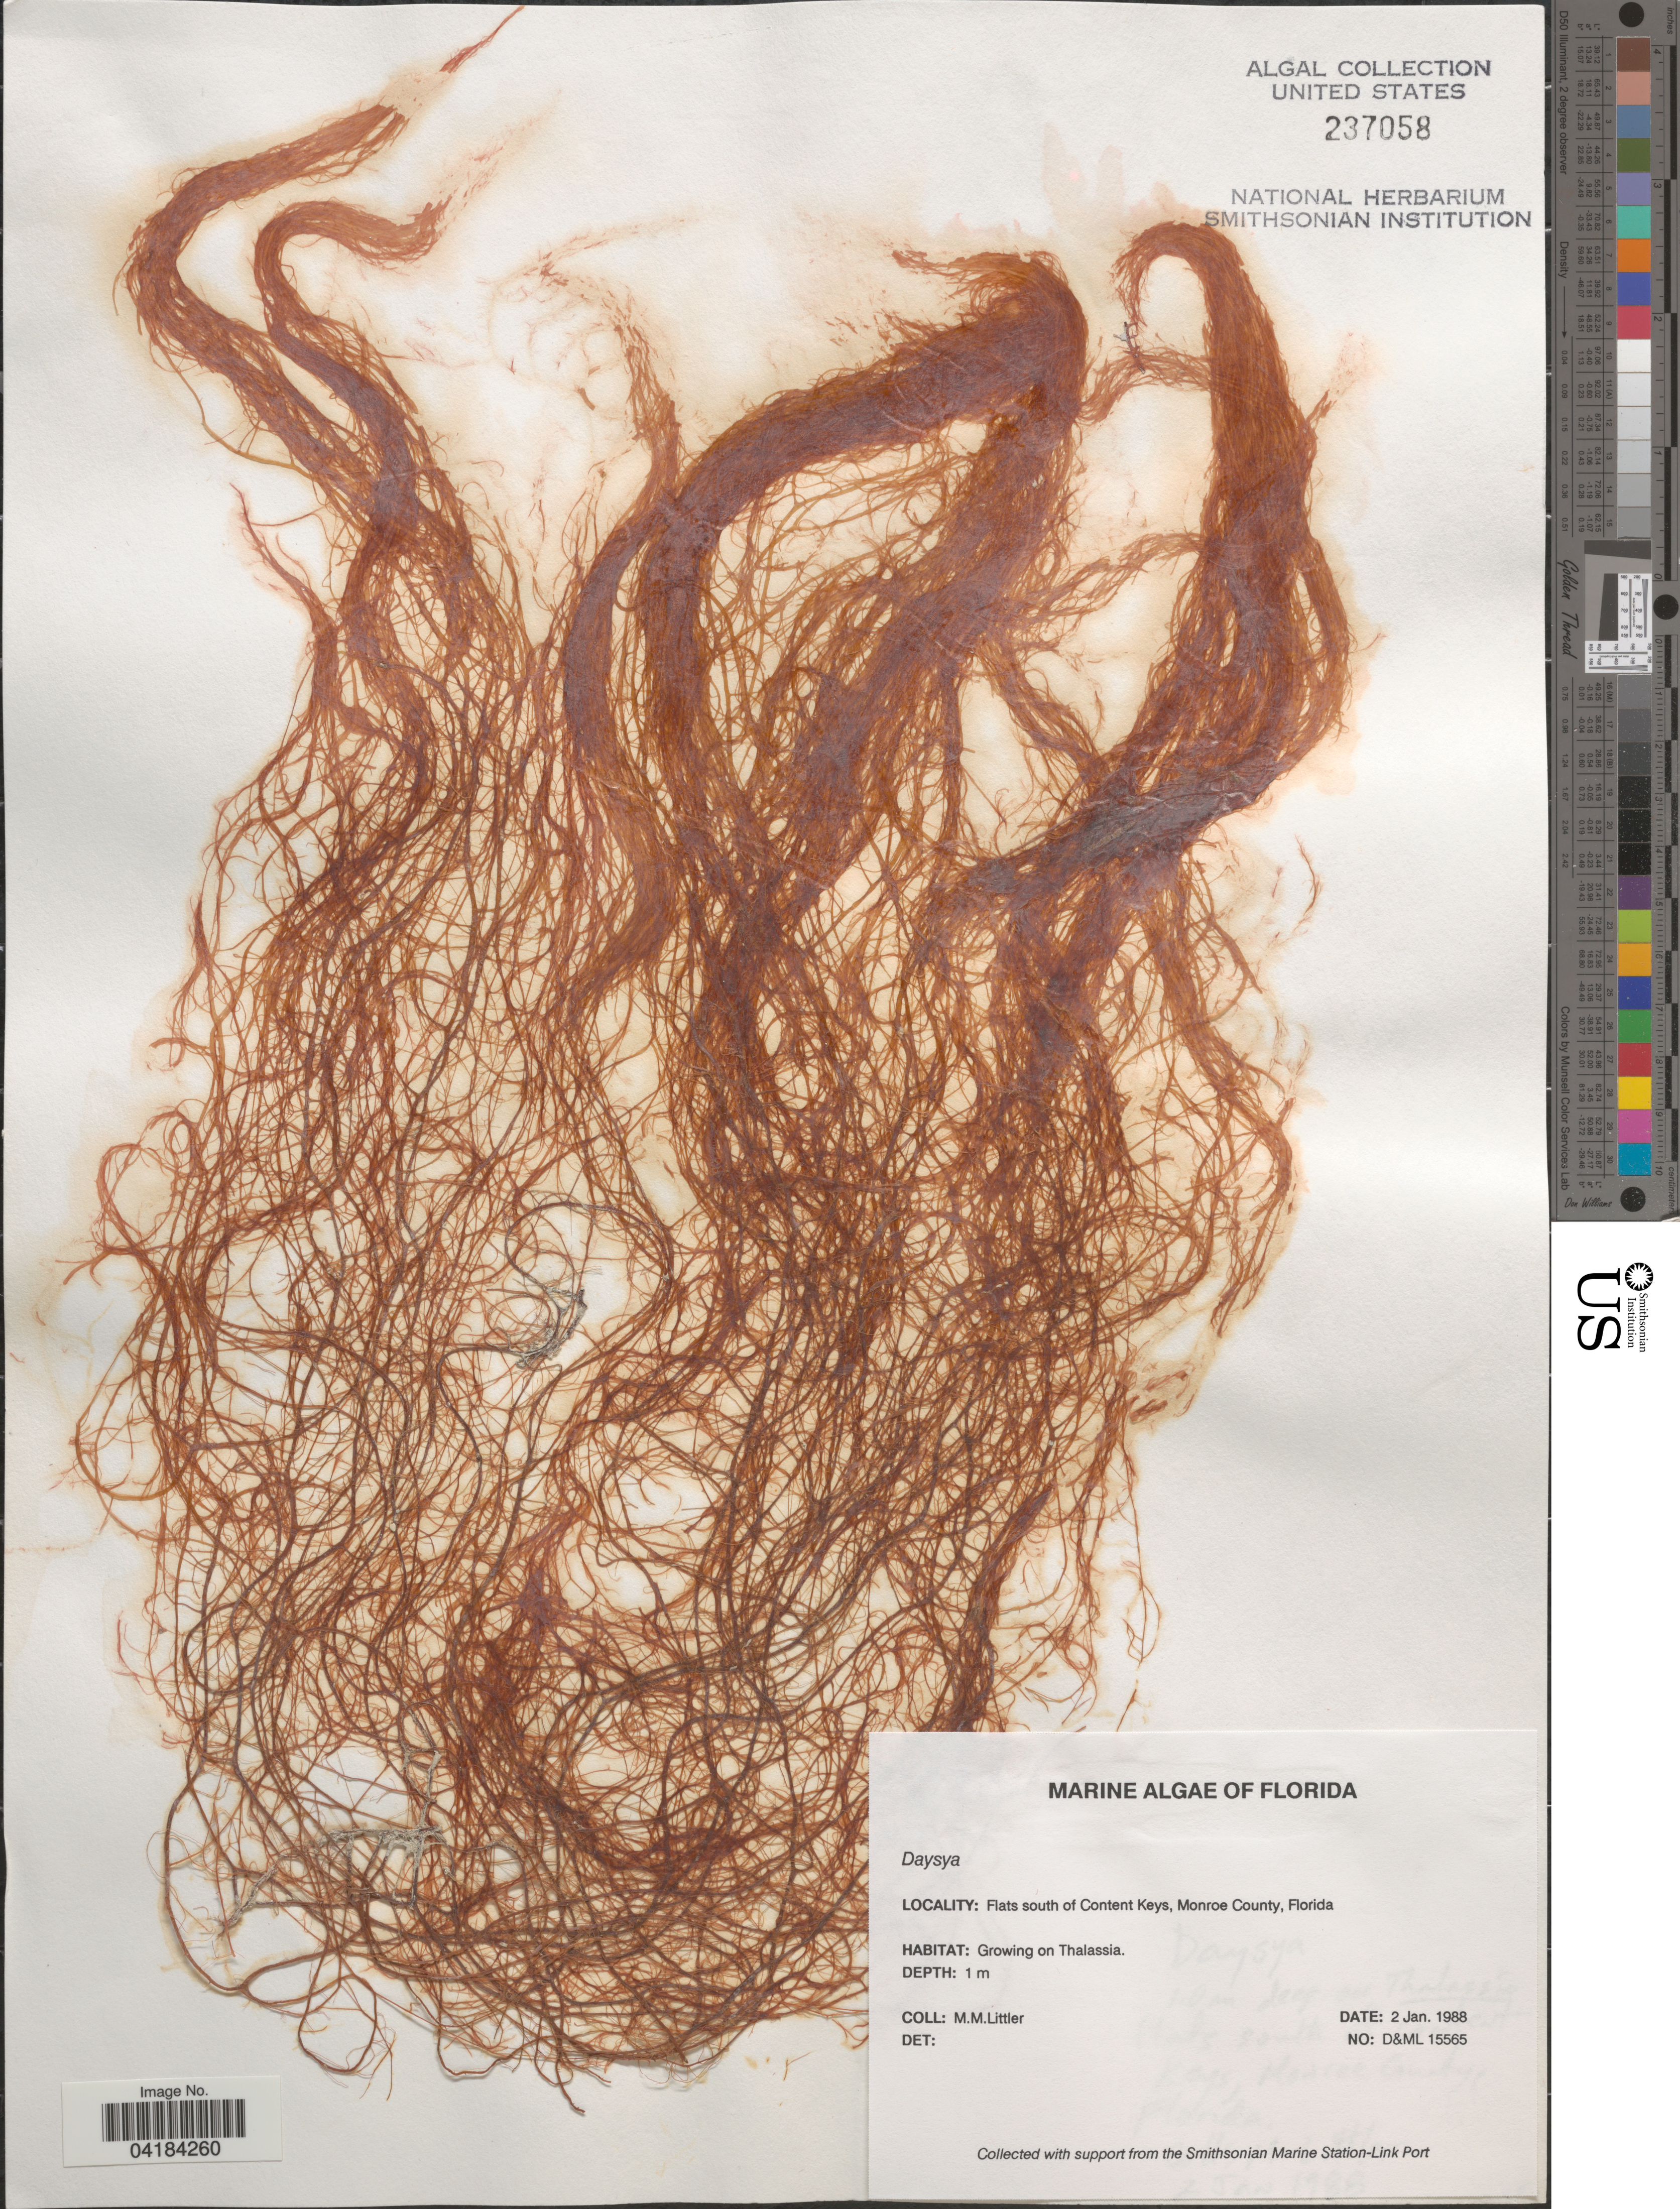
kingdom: Plantae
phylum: Rhodophyta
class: Florideophyceae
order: Ceramiales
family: Dasyaceae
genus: Dasya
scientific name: Dasya sp.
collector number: D&ML15565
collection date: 1988-01-02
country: United States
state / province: Florida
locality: Flats south of Content Keys, Monroe County.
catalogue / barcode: US 237058